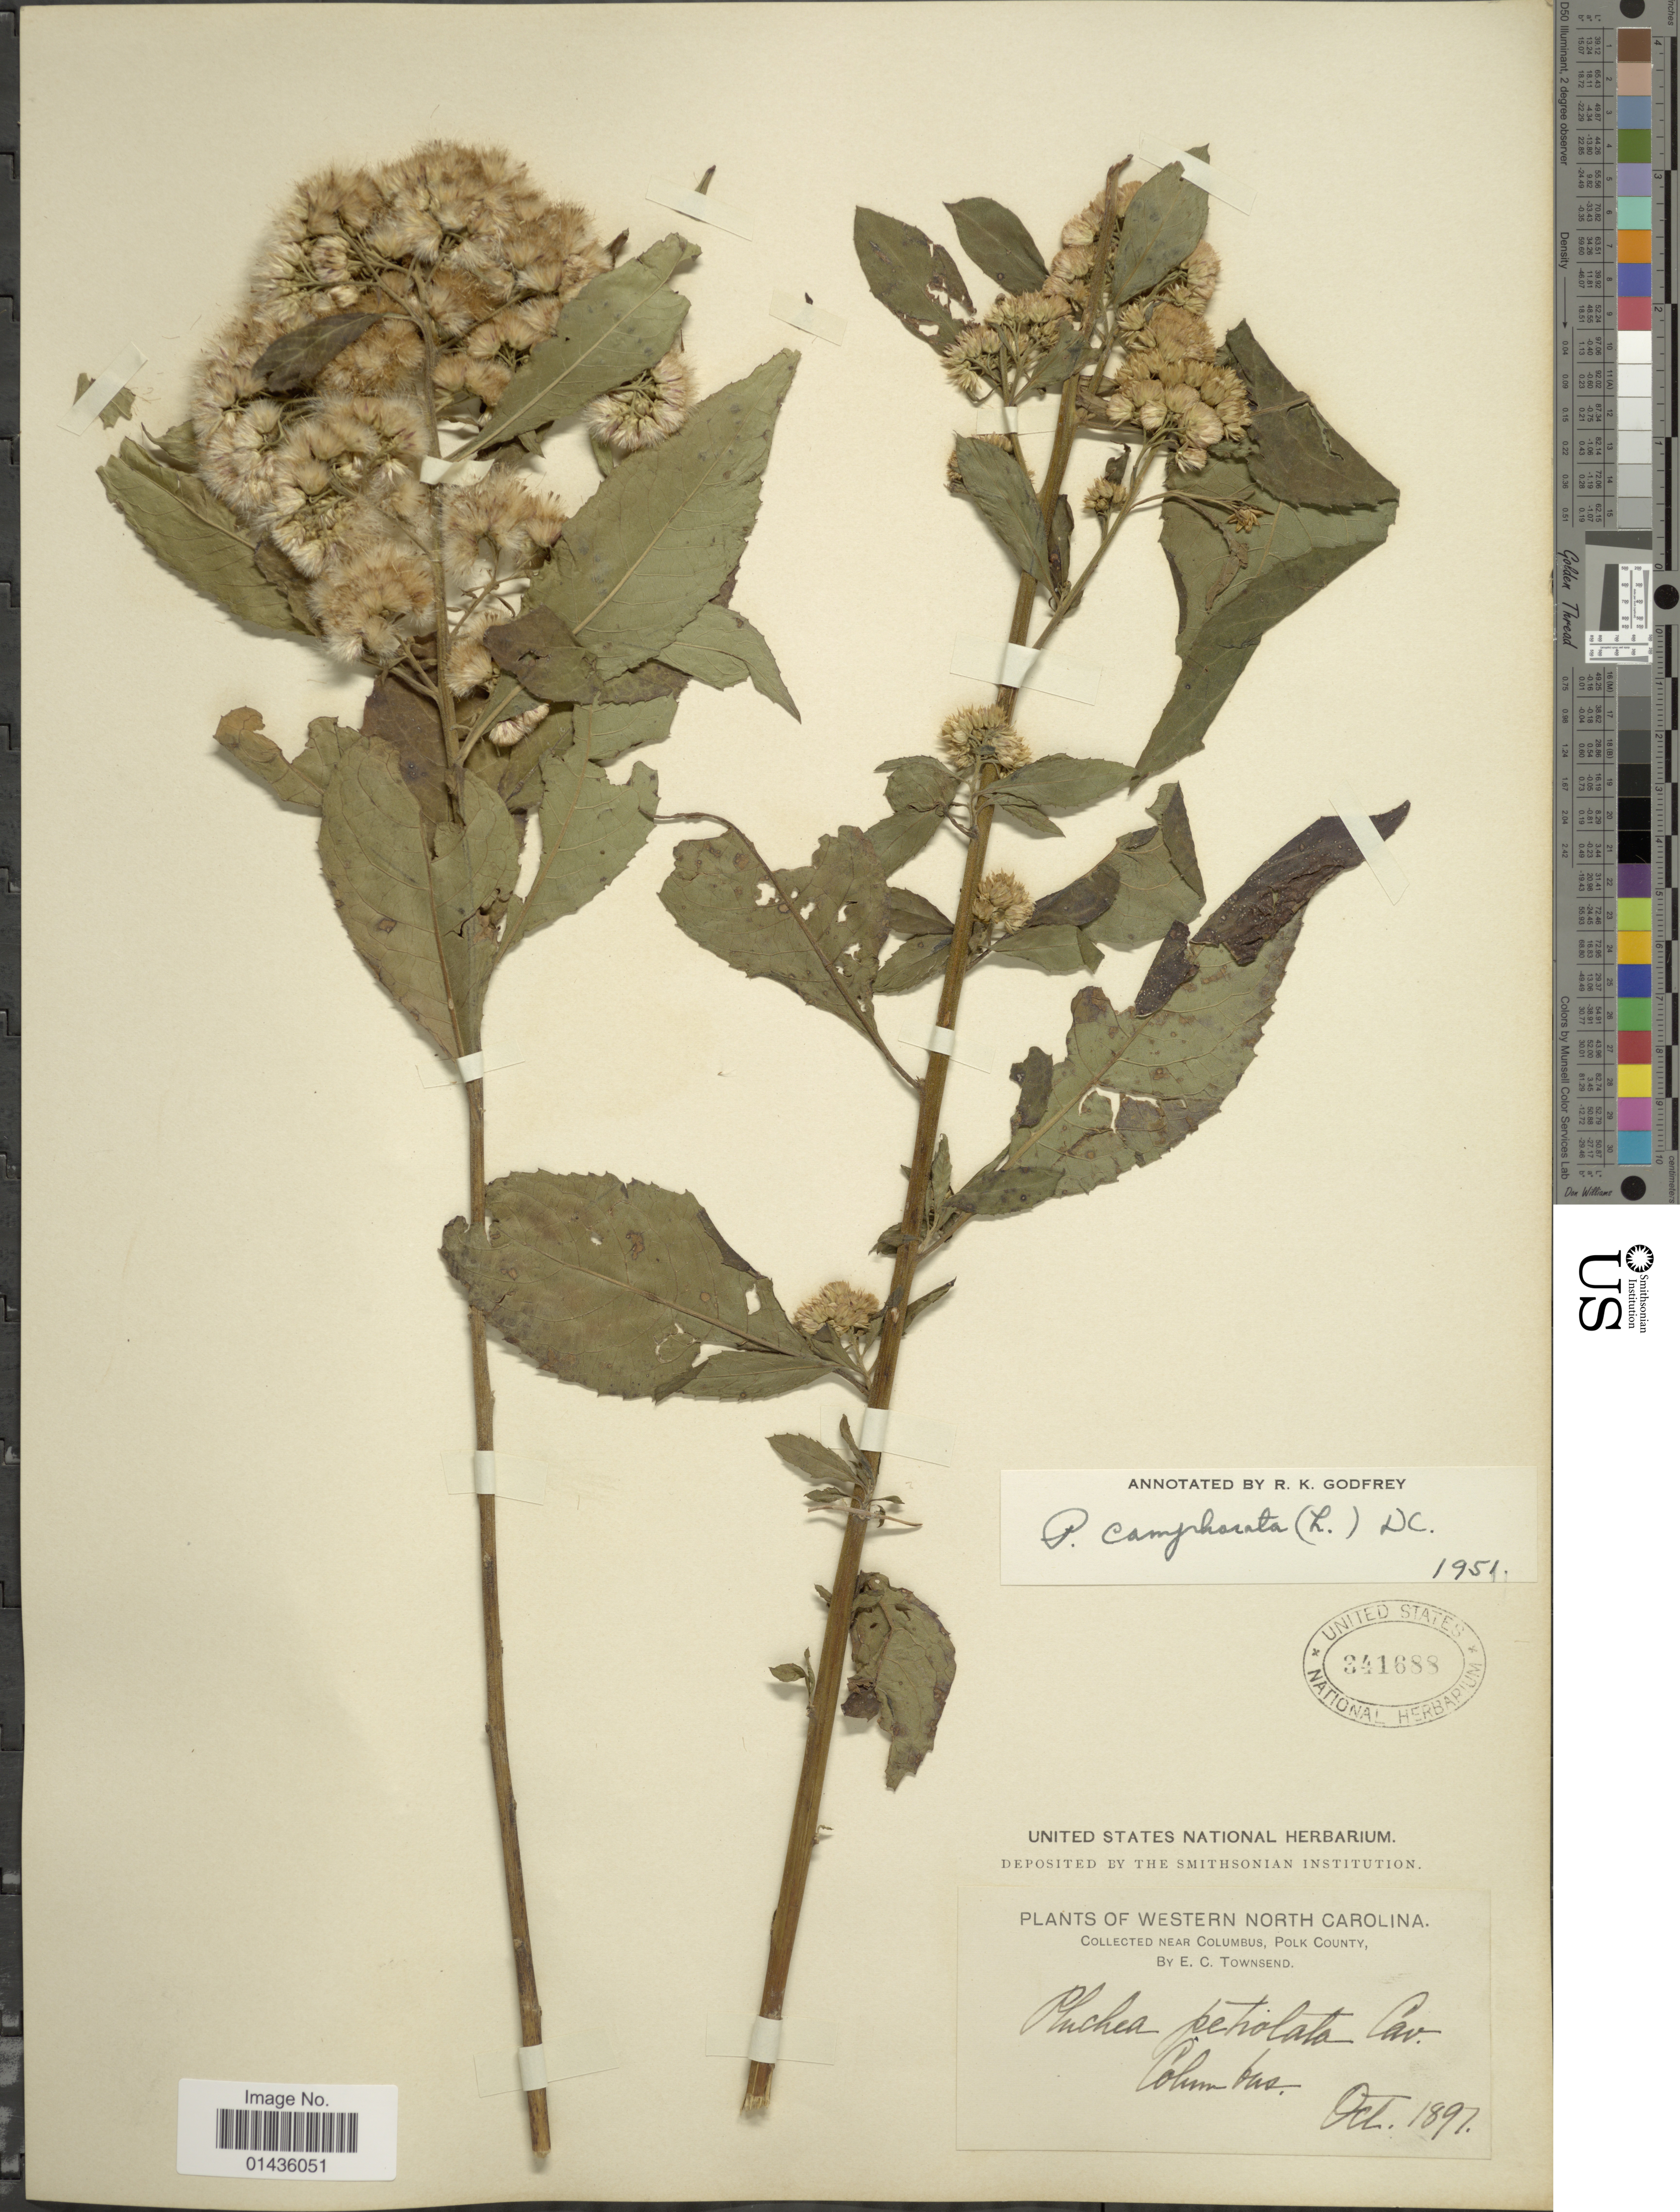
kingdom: Plantae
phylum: Tracheophyta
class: Magnoliopsida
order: Asterales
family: Asteraceae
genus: Pluchea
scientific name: Pluchea camphorata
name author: (L.) DC.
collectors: E. C. Townsend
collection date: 1897-10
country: United States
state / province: North Carolina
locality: Western North Carolina, near Columbus, Polk County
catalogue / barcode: US 341688